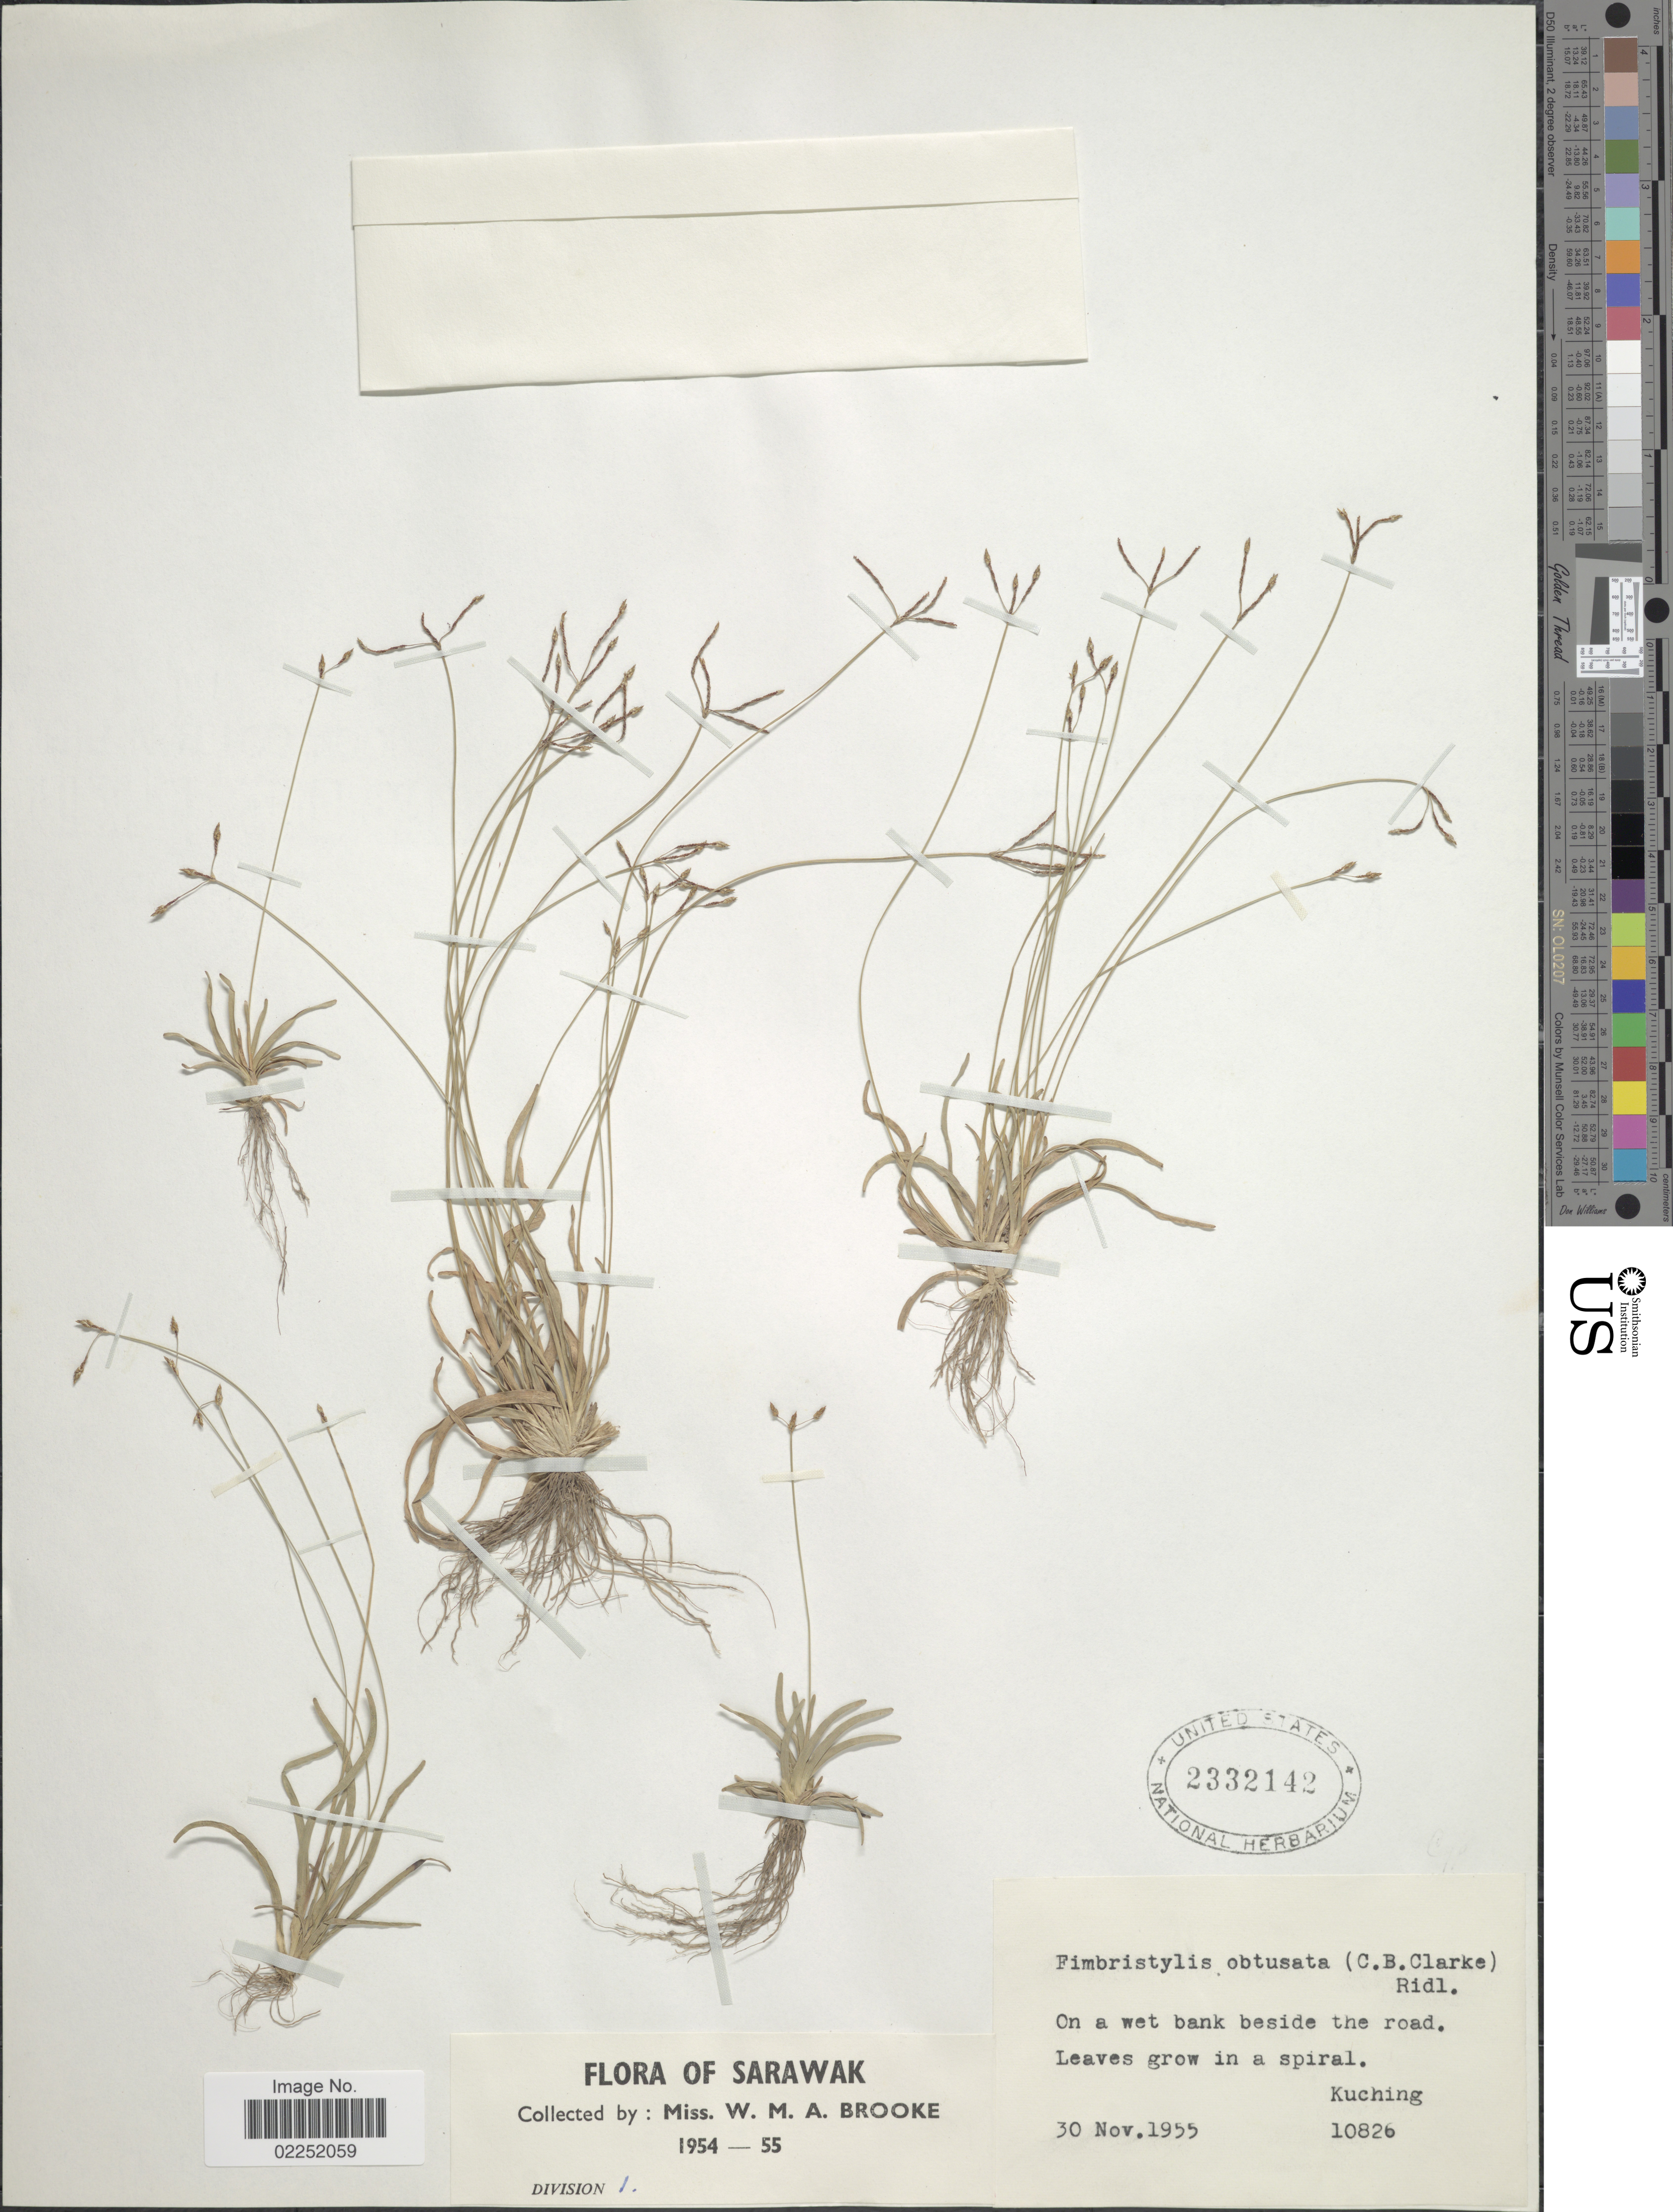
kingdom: Plantae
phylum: Tracheophyta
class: Liliopsida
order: Poales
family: Cyperaceae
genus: Fimbristylis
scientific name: Fimbristylis obtusata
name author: (C.B. Clarke) Ridl.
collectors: W. Brooke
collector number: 10826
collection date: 1955-11-30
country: Malaysia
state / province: Sarawak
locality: On a wet bank beside the road. Leaves grow in a spiral. Kuching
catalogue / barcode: US 2332142